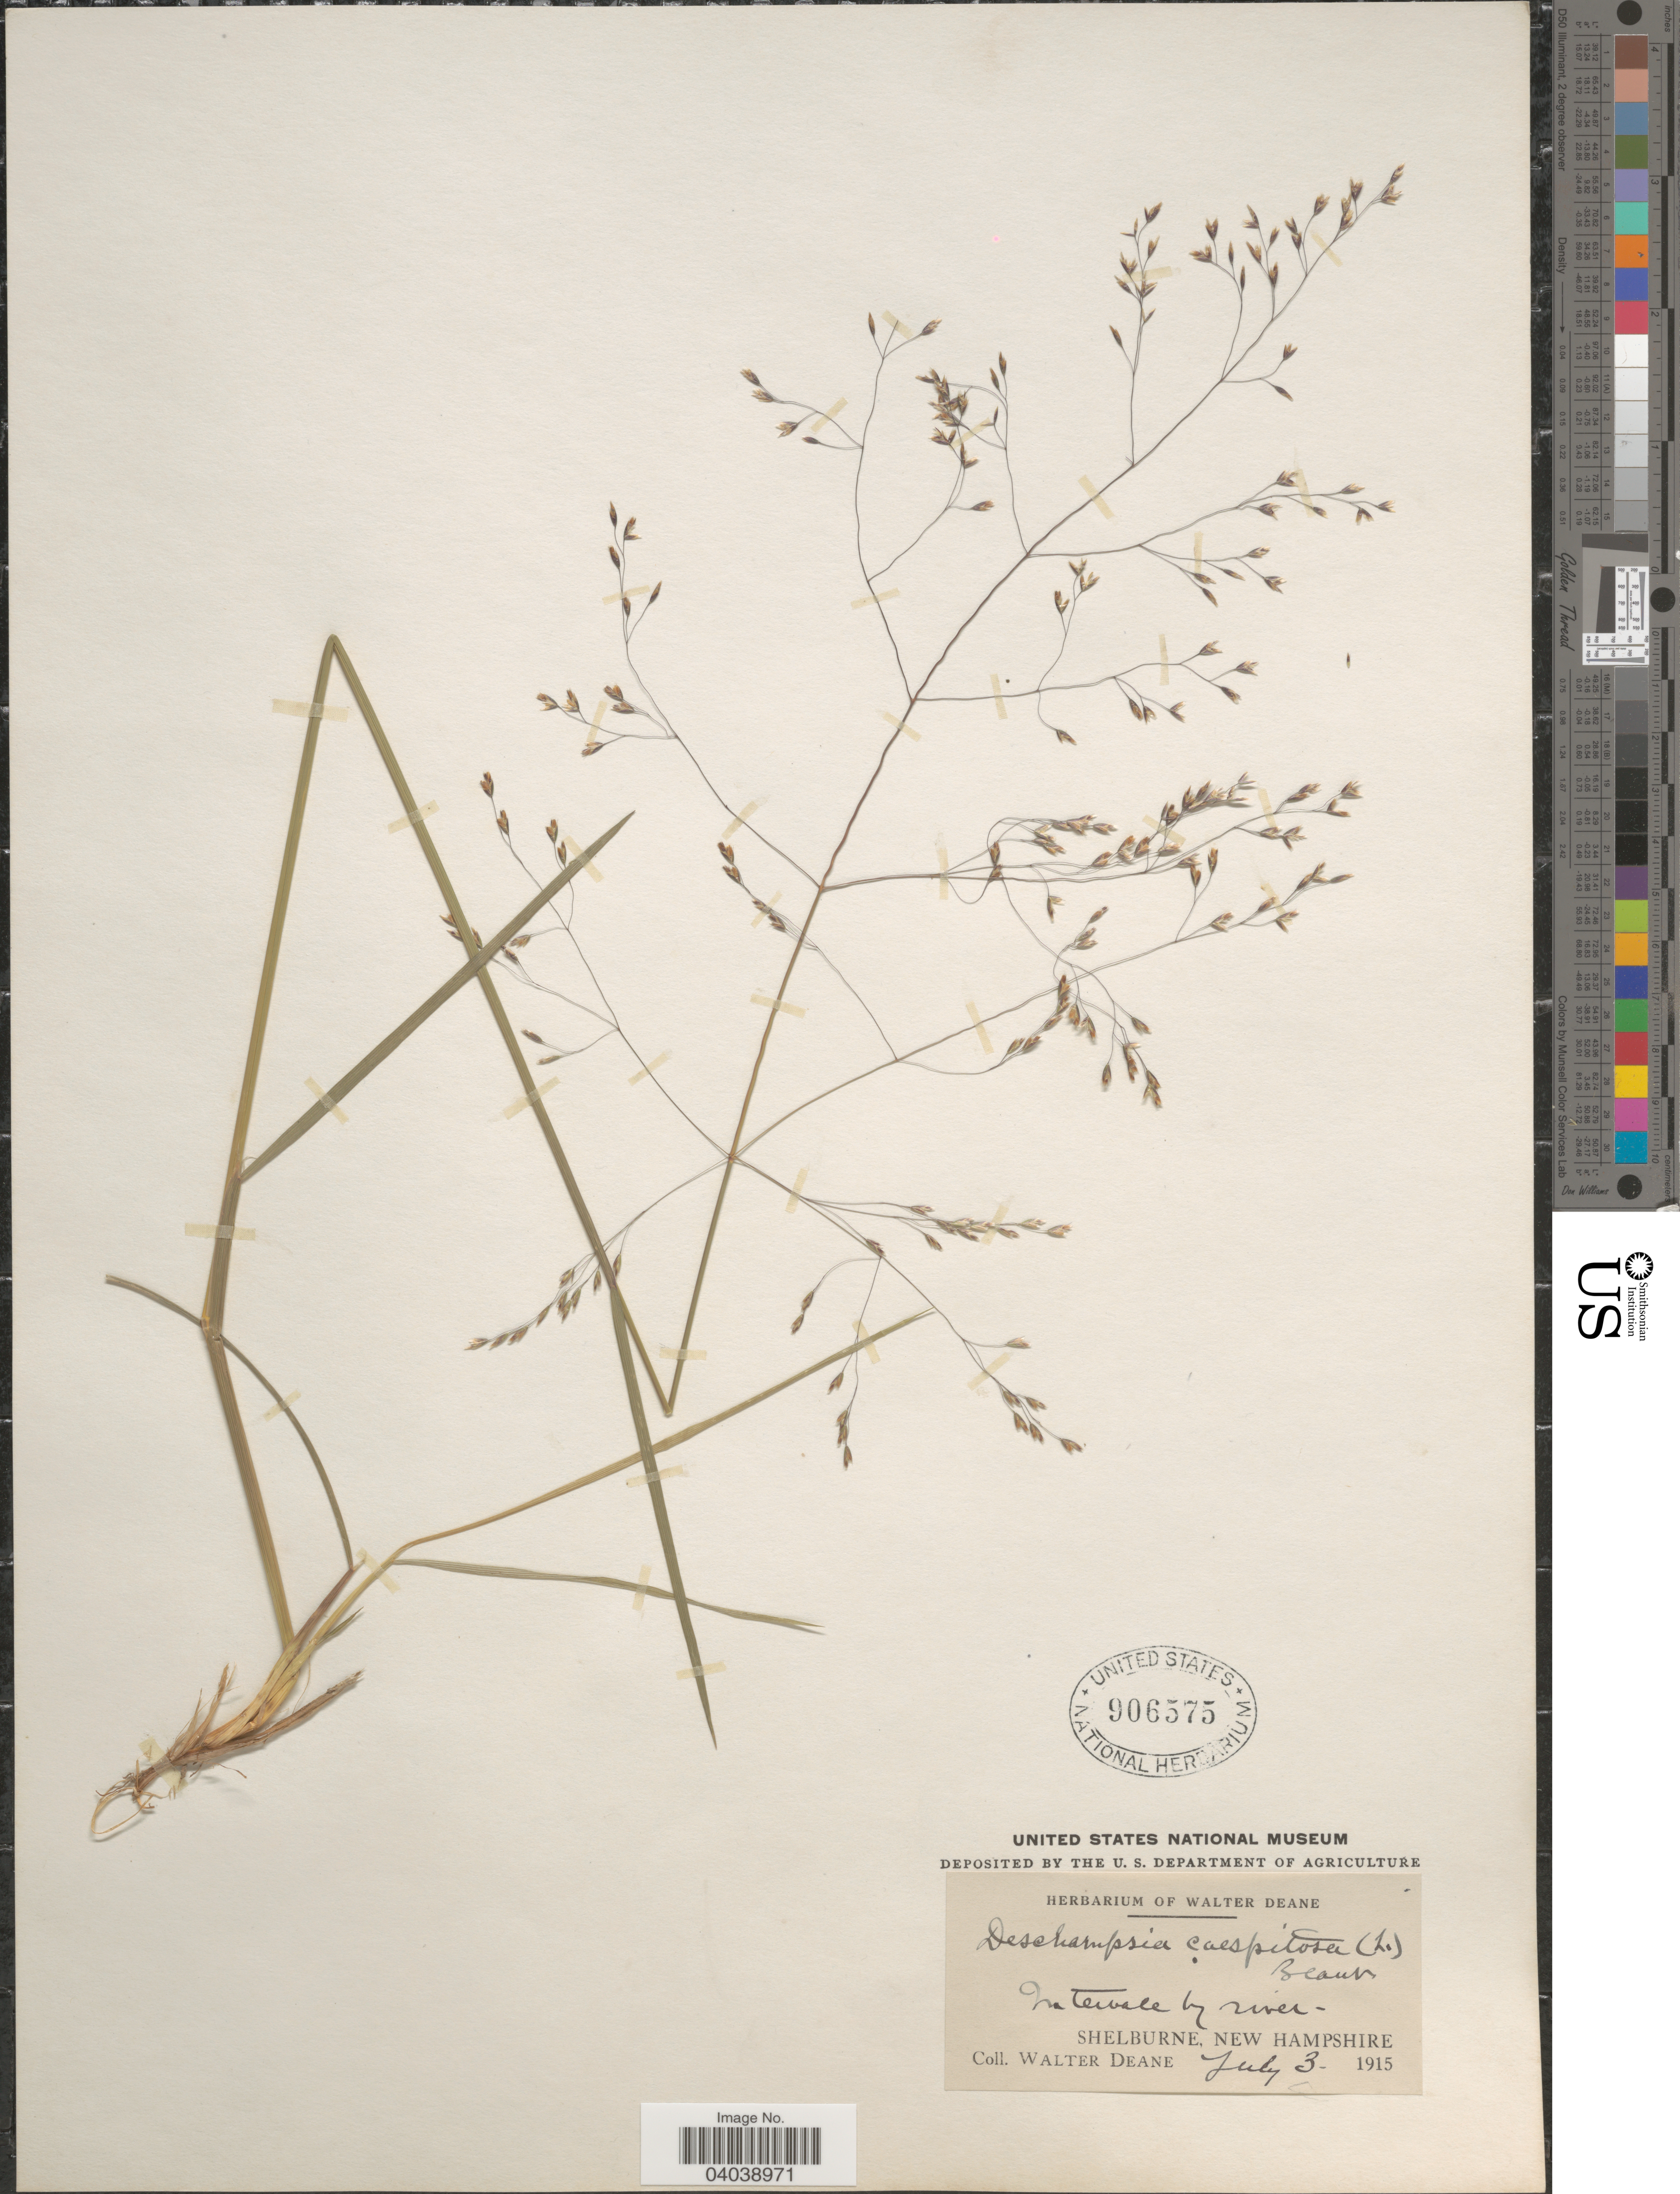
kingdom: Plantae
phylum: Tracheophyta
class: Liliopsida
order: Poales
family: Poaceae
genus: Deschampsia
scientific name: Deschampsia cespitosa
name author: (L.) P. Beauv.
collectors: W. Deane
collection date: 1915-07-03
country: United States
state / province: New Hampshire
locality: Intervale by river. Shelburne.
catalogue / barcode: US 906575